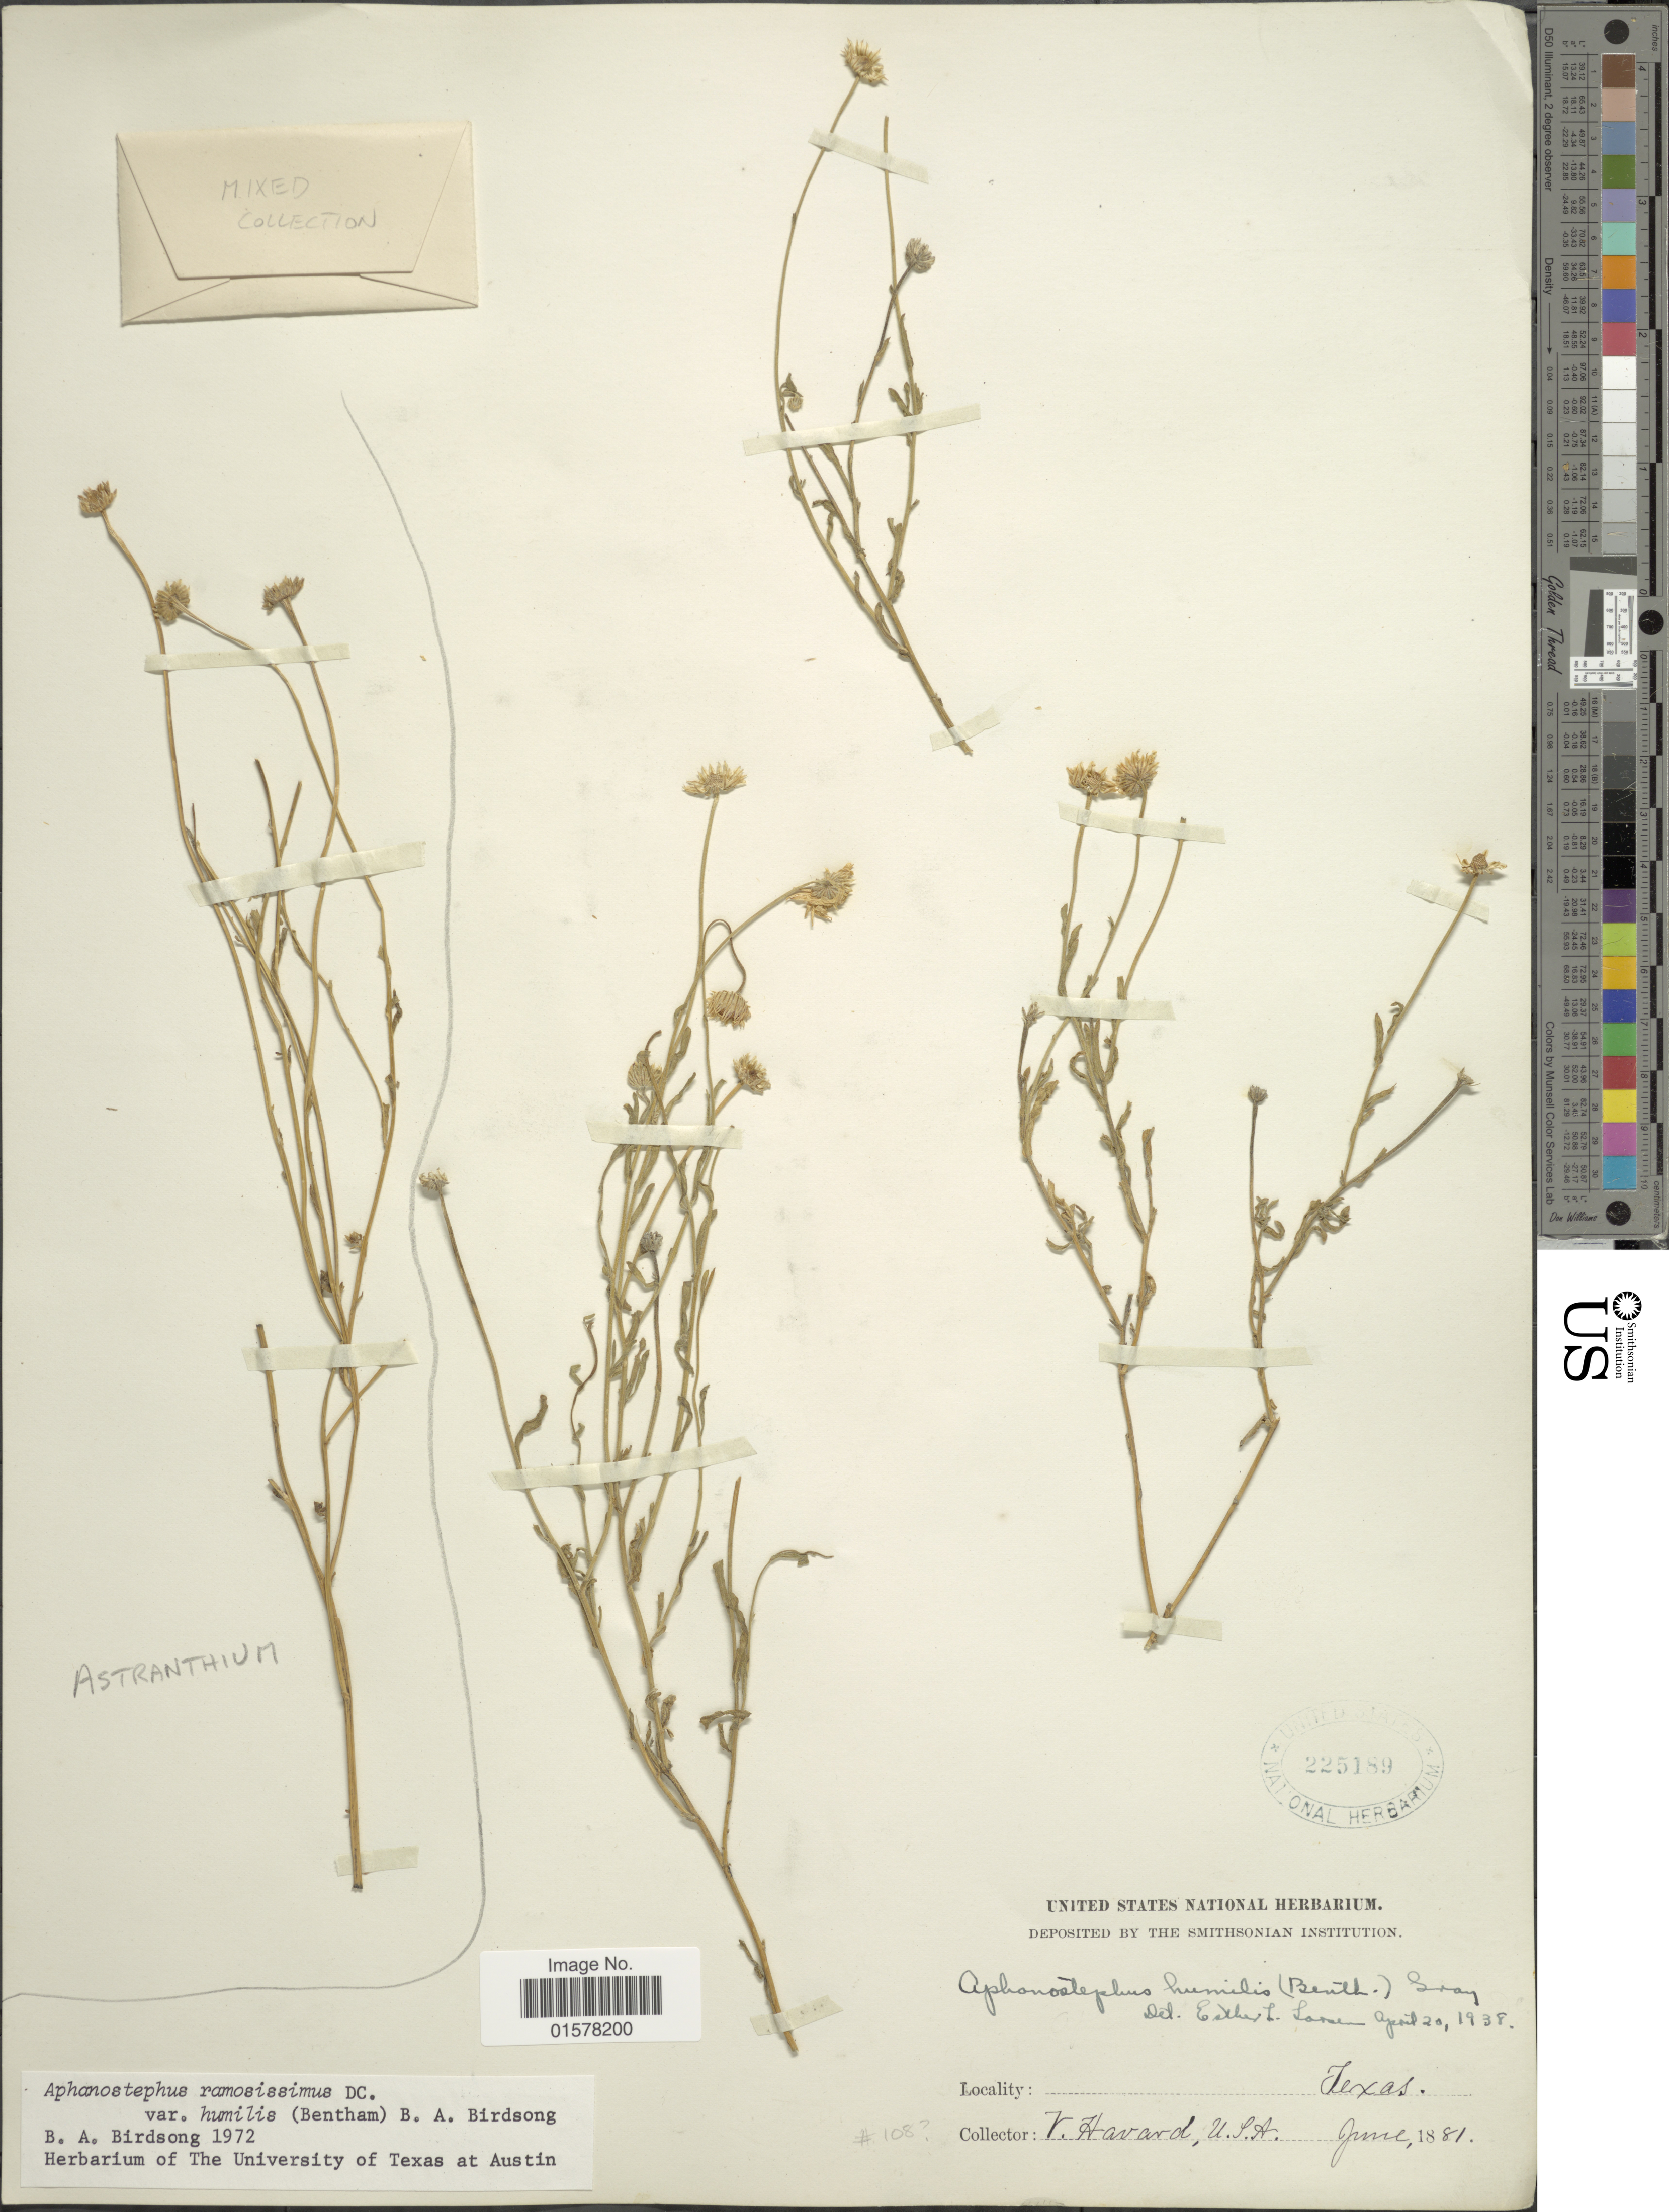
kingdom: Plantae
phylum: Tracheophyta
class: Magnoliopsida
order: Asterales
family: Asteraceae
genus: Aphanostephus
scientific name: Aphanostephus ramosissimus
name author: DC.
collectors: V. Harvard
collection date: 1881-06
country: United States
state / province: Texas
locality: Texas.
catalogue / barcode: US 225189